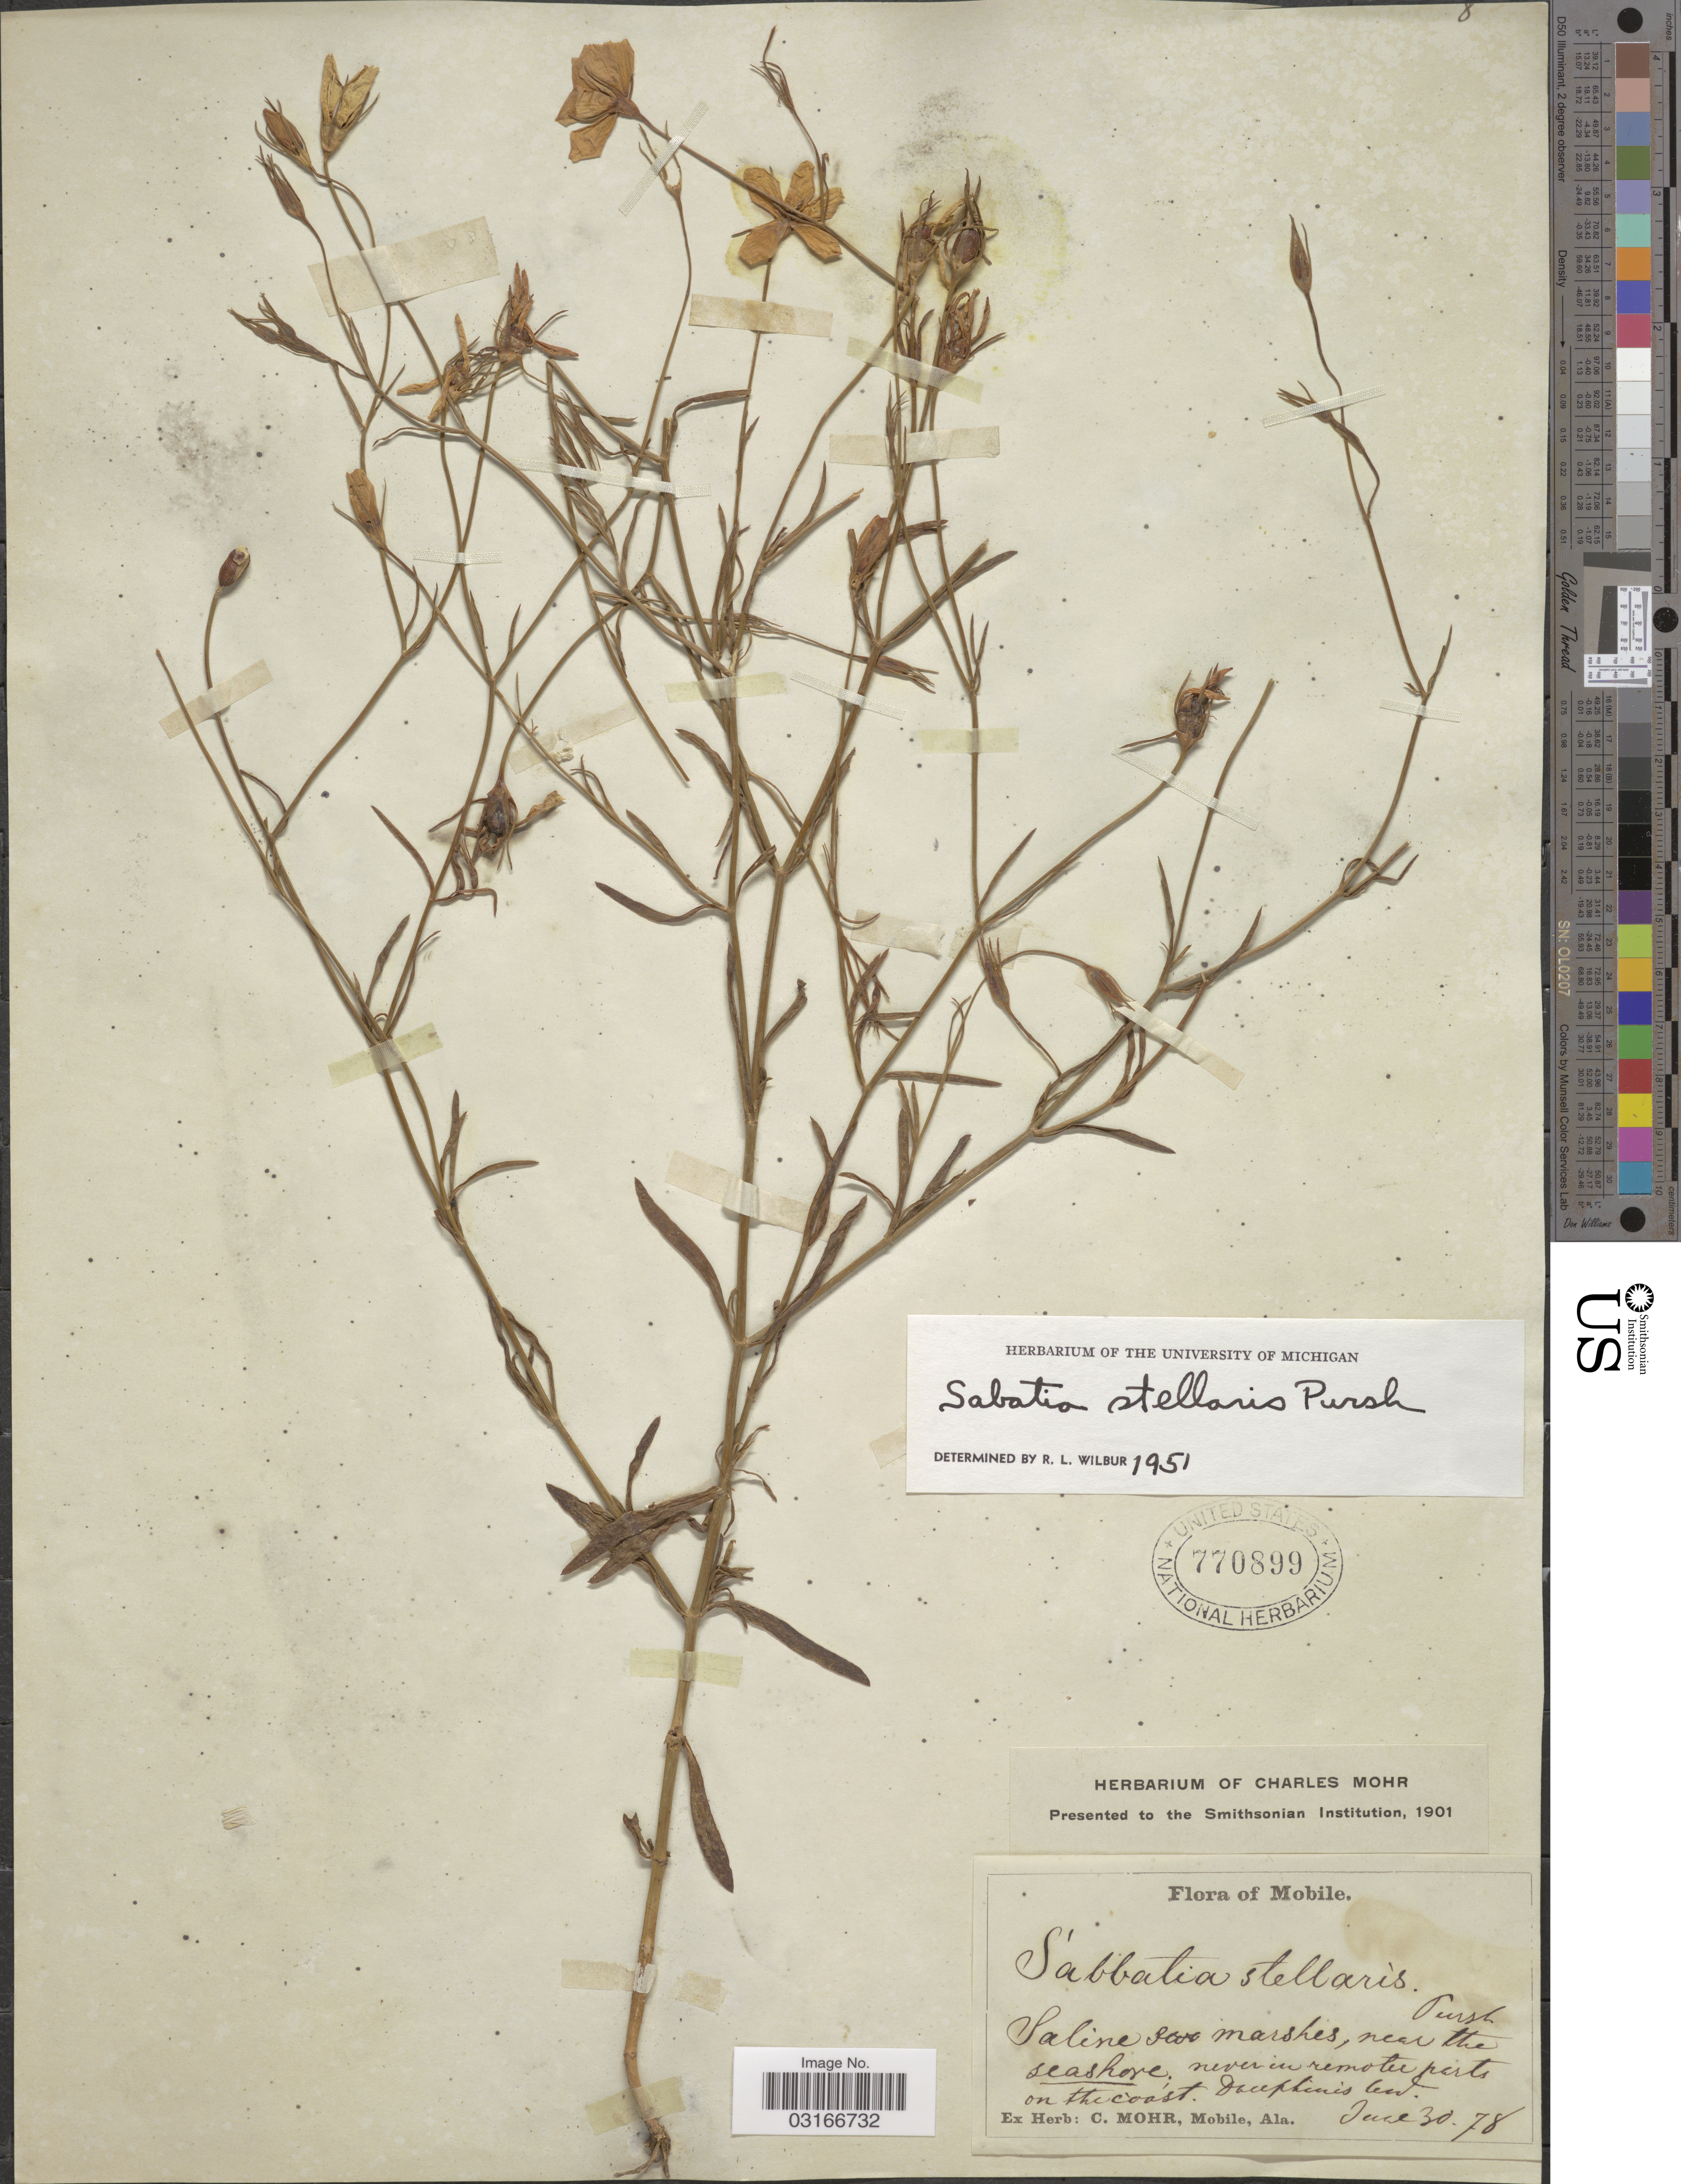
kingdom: Plantae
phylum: Tracheophyta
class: Magnoliopsida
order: Gentianales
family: Gentianaceae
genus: Sabatia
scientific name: Sabatia stellaris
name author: Pursh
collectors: ex herb. C. Mohr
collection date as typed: Transcribed d/m/y: 30/6/78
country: United States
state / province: Alabama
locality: Mobile. Saline marshes, near the seashore.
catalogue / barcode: US 770899